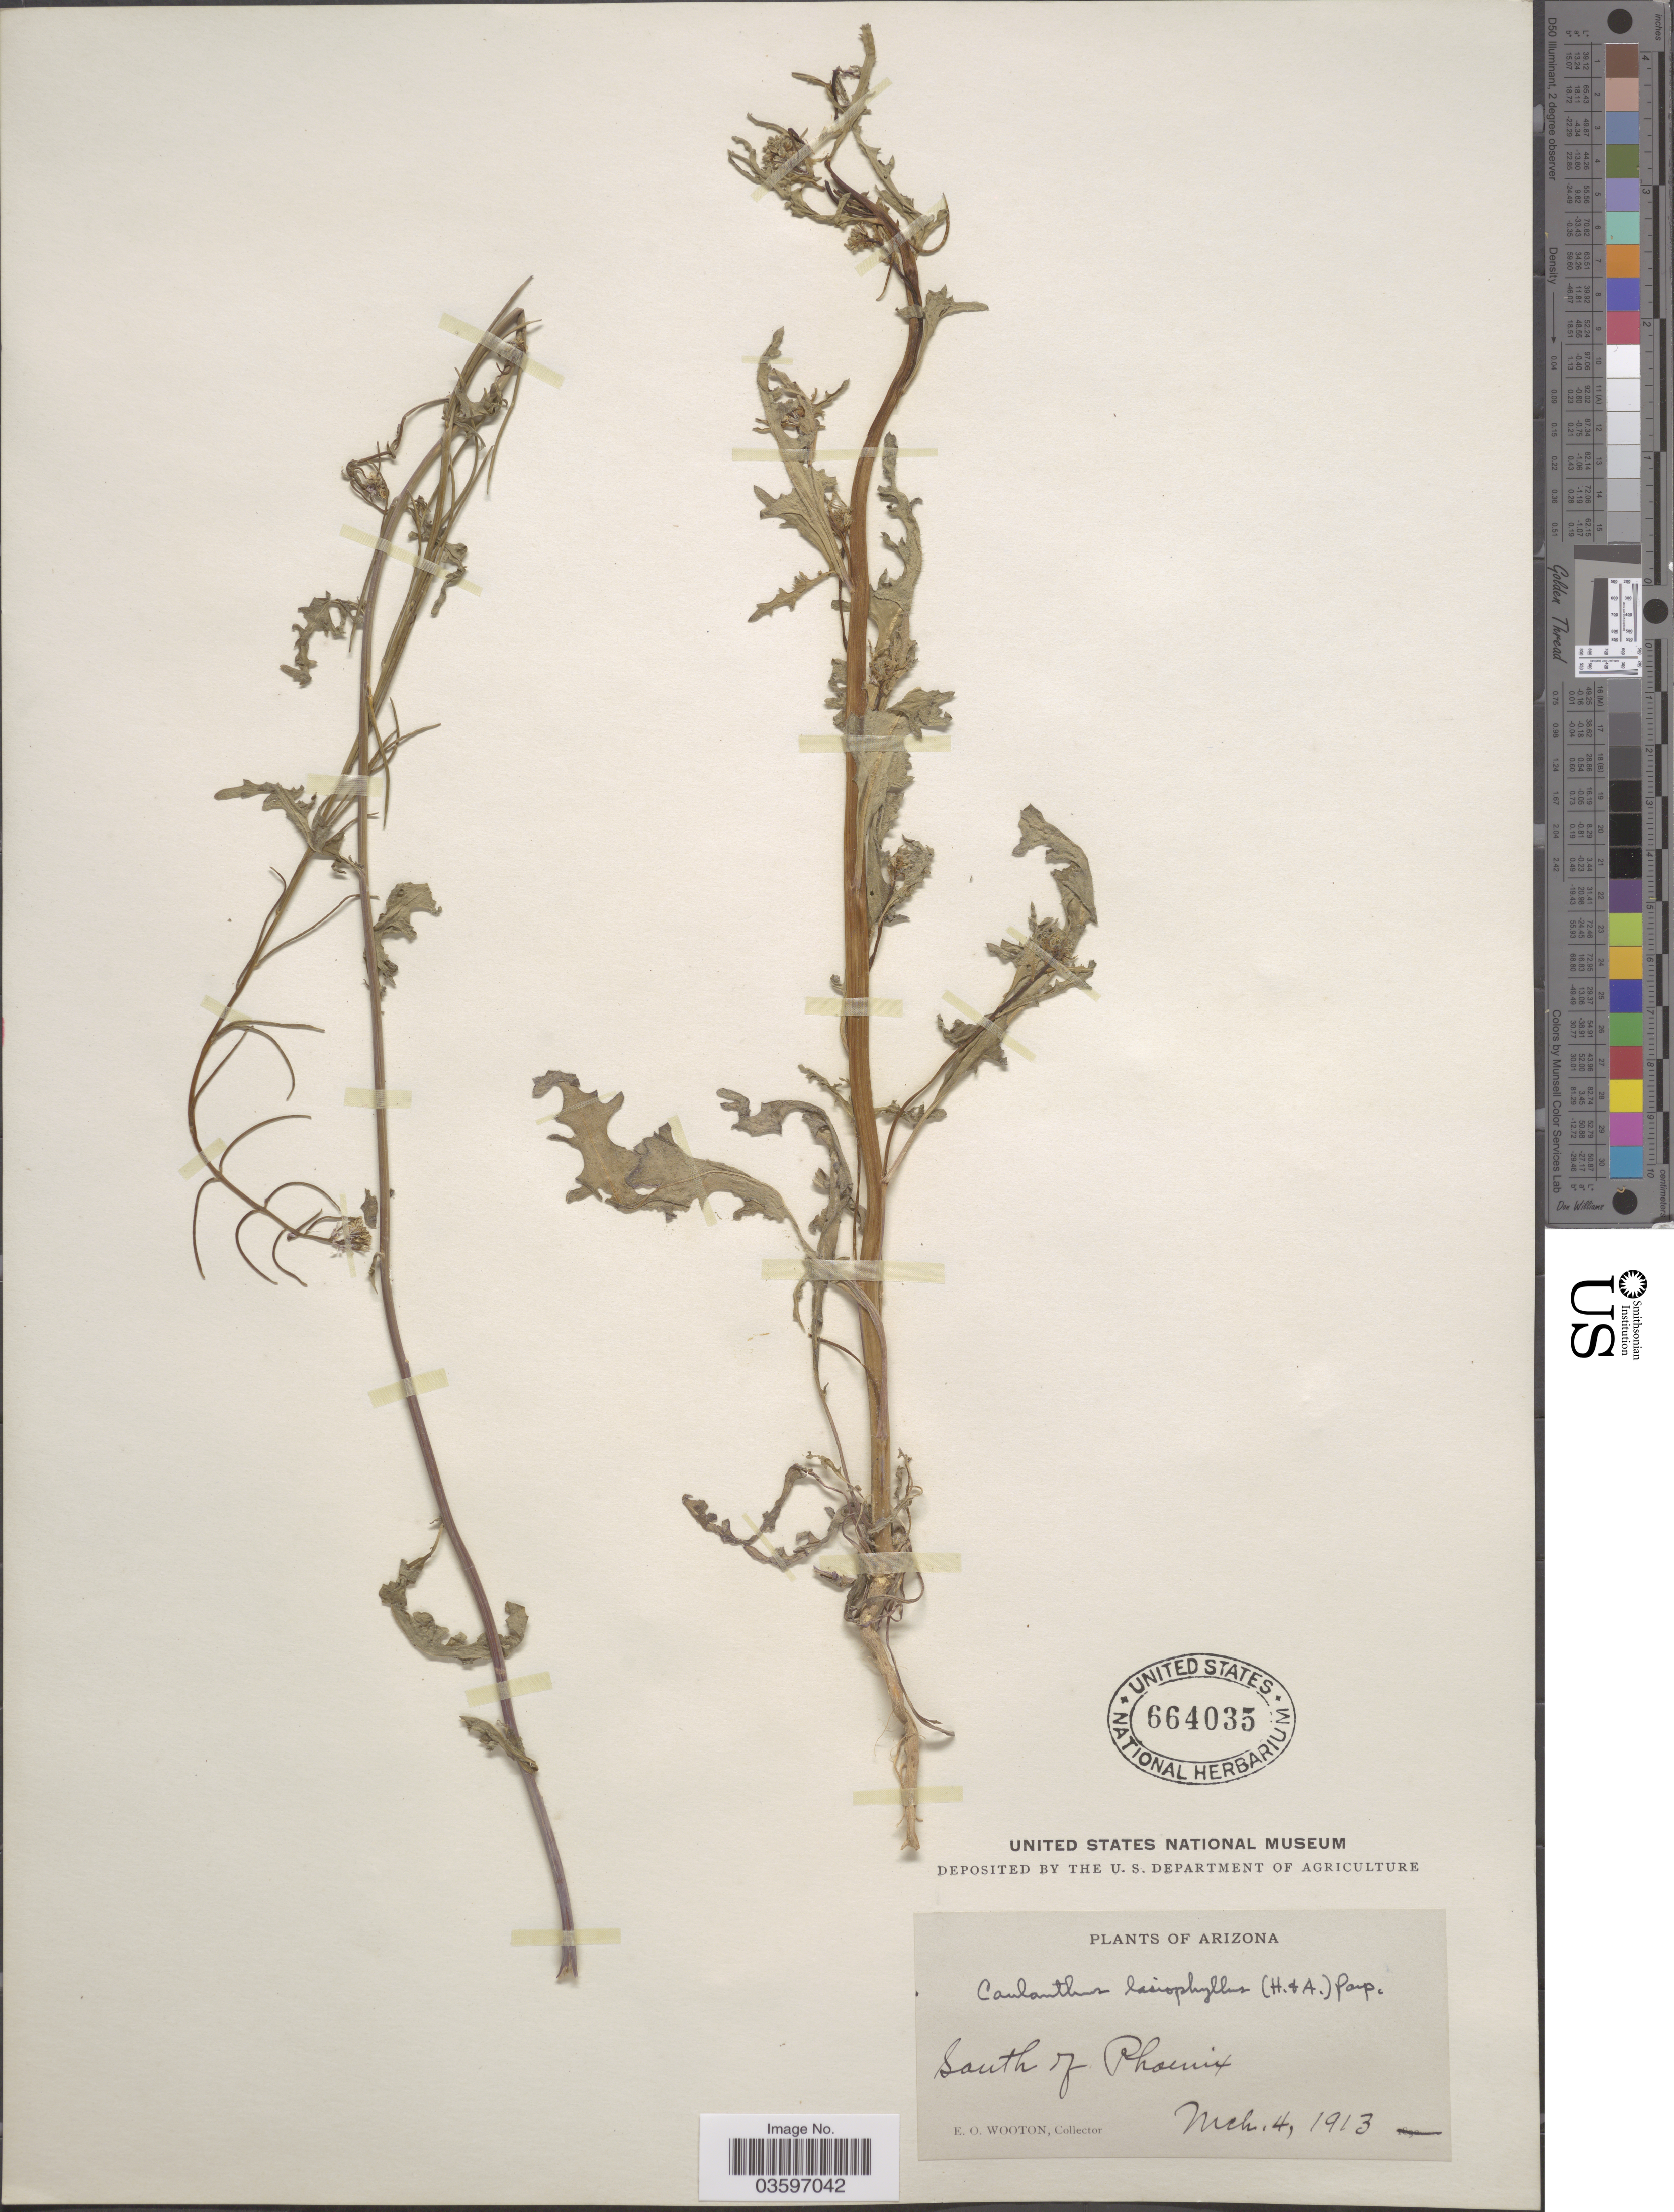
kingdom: Plantae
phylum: Tracheophyta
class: Magnoliopsida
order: Brassicales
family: Brassicaceae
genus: Caulanthus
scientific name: Caulanthus lasiophyllus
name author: (Hook. & Arn.) Payson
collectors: E. O. Wooton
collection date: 1913-03-04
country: United States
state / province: Arizona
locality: South of Phoenix.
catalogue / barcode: US 664035